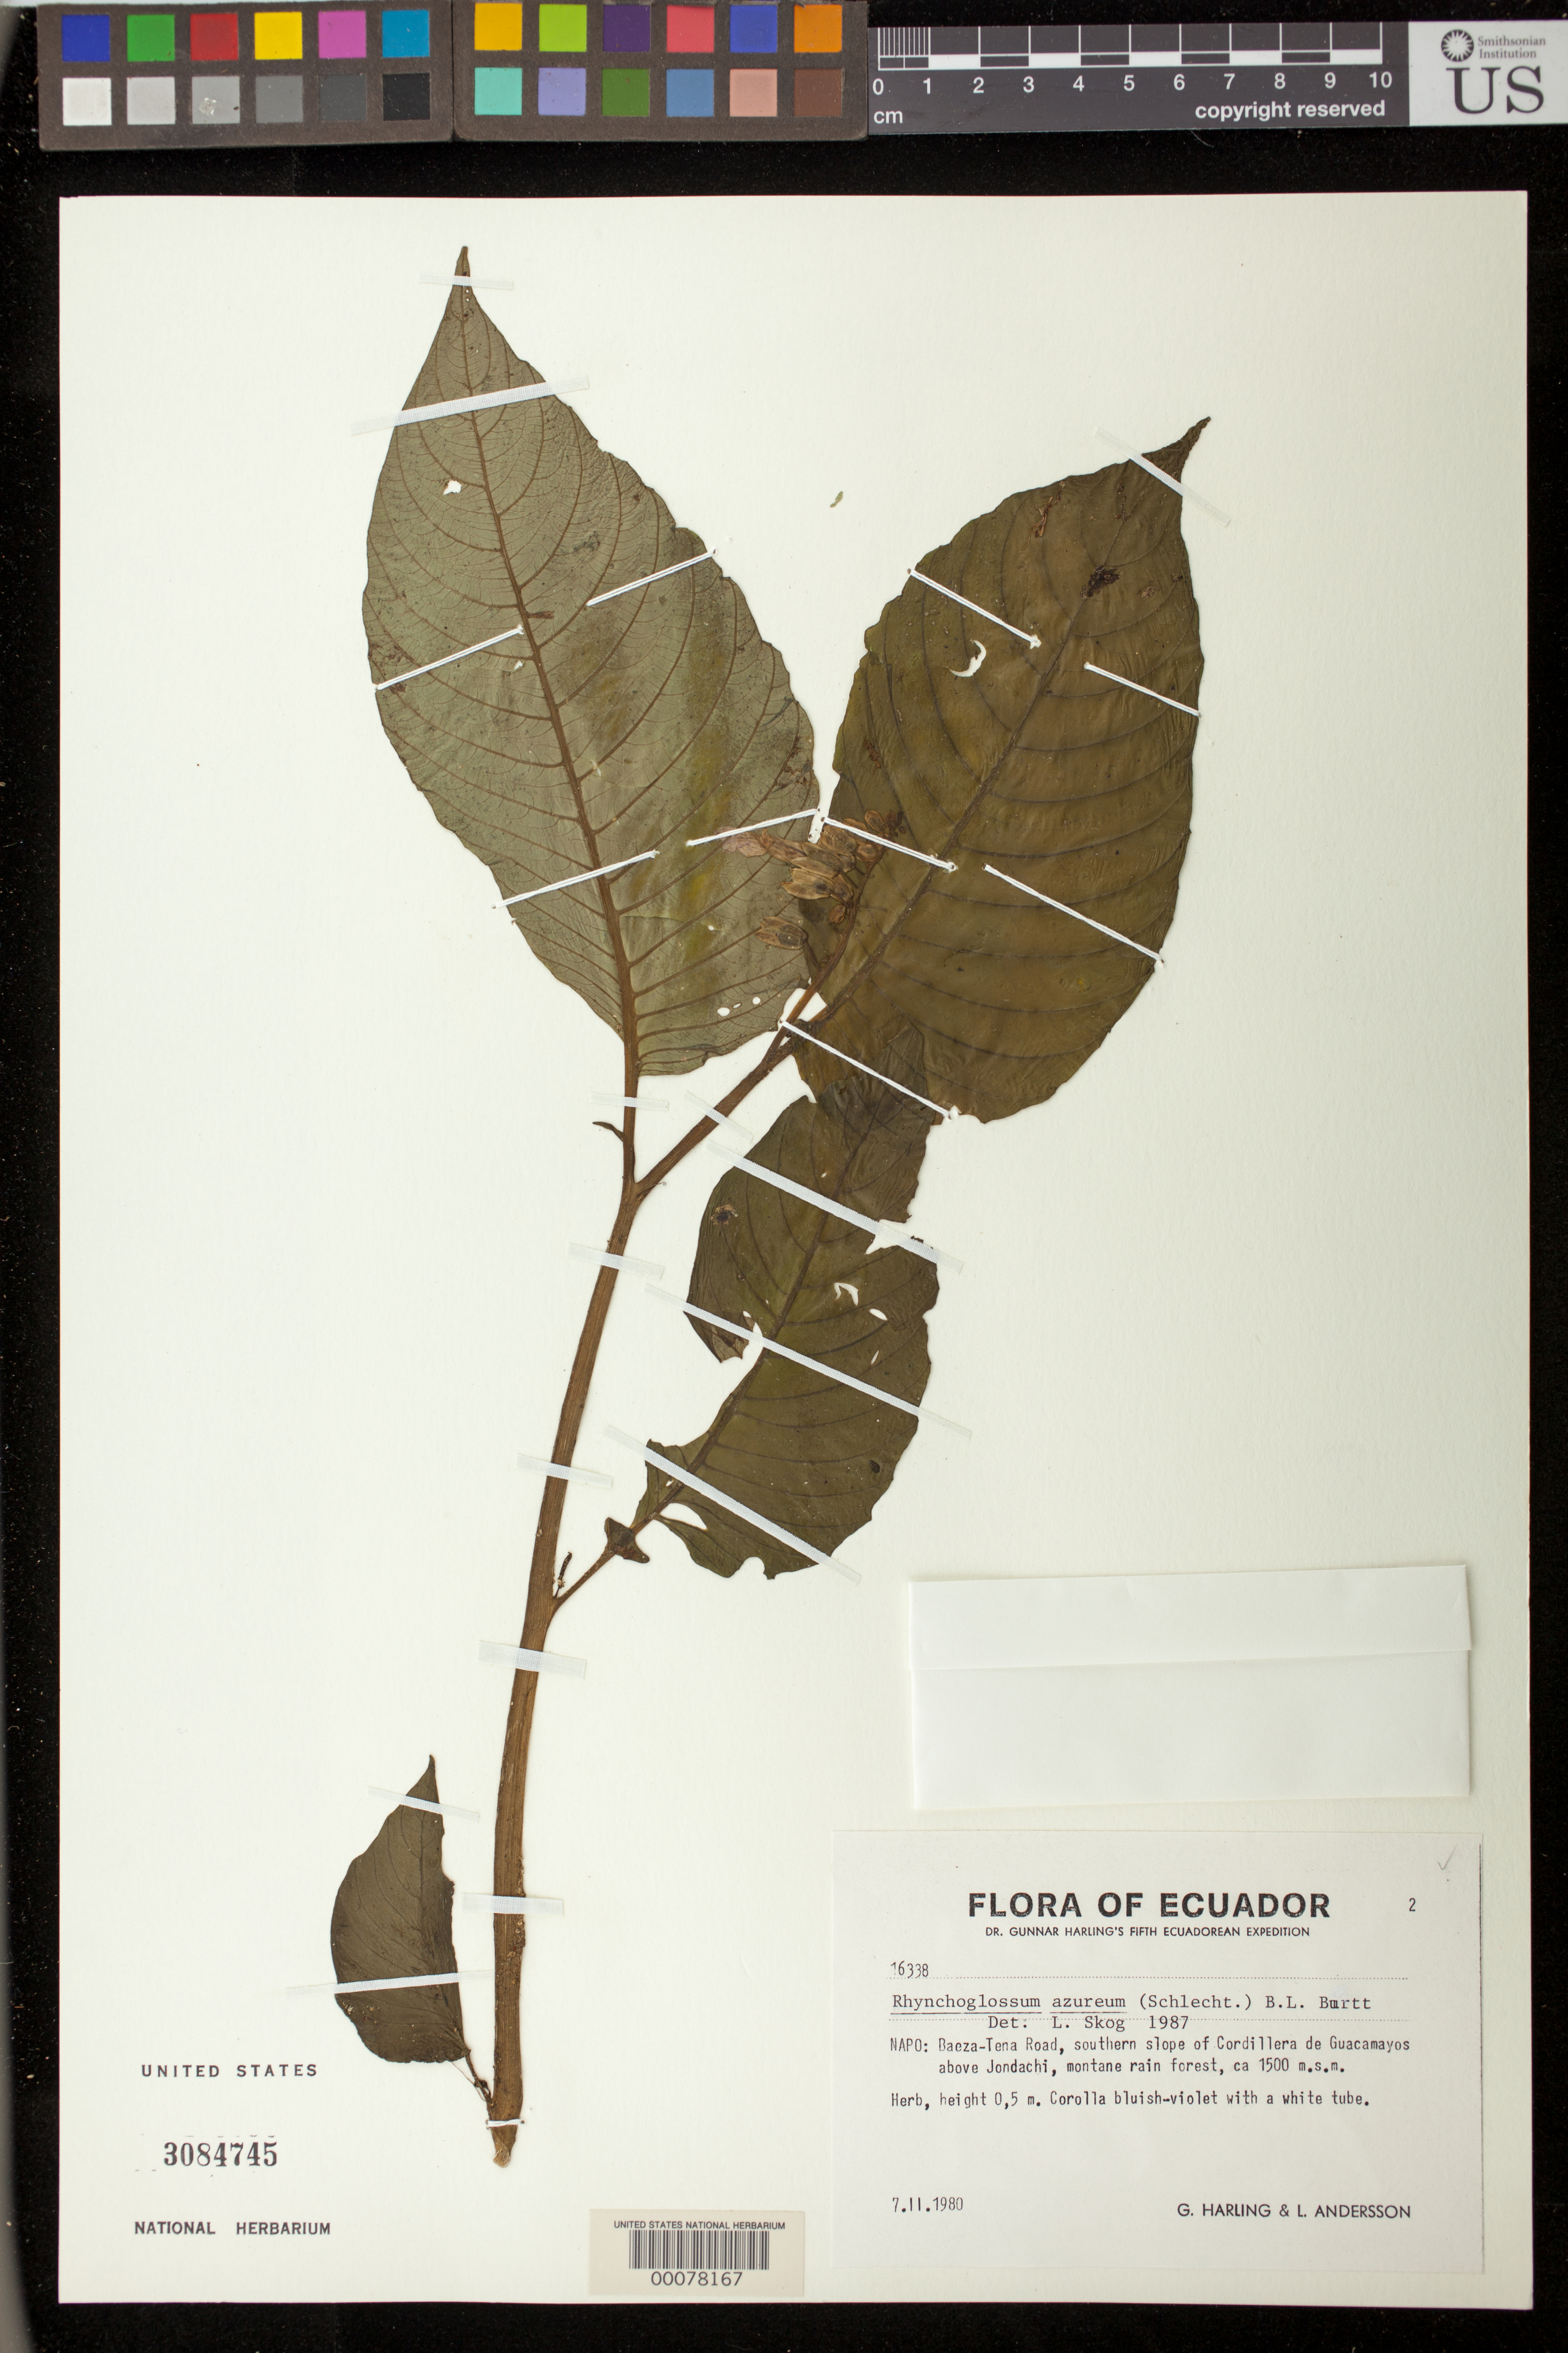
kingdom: Plantae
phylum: Tracheophyta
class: Magnoliopsida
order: Lamiales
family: Gesneriaceae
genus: Rhynchoglossum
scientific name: Rhynchoglossum azureum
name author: (Schltdl.) B.L. Burtt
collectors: G. Harling & L. Andersson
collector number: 16338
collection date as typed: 07 Feb 1980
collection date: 1980-02-07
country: Ecuador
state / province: Napo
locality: Baeza-Tena road, southern slope of Cordillera de Guacamayos above Jondachi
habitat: Montane rain forest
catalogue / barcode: US 3084745